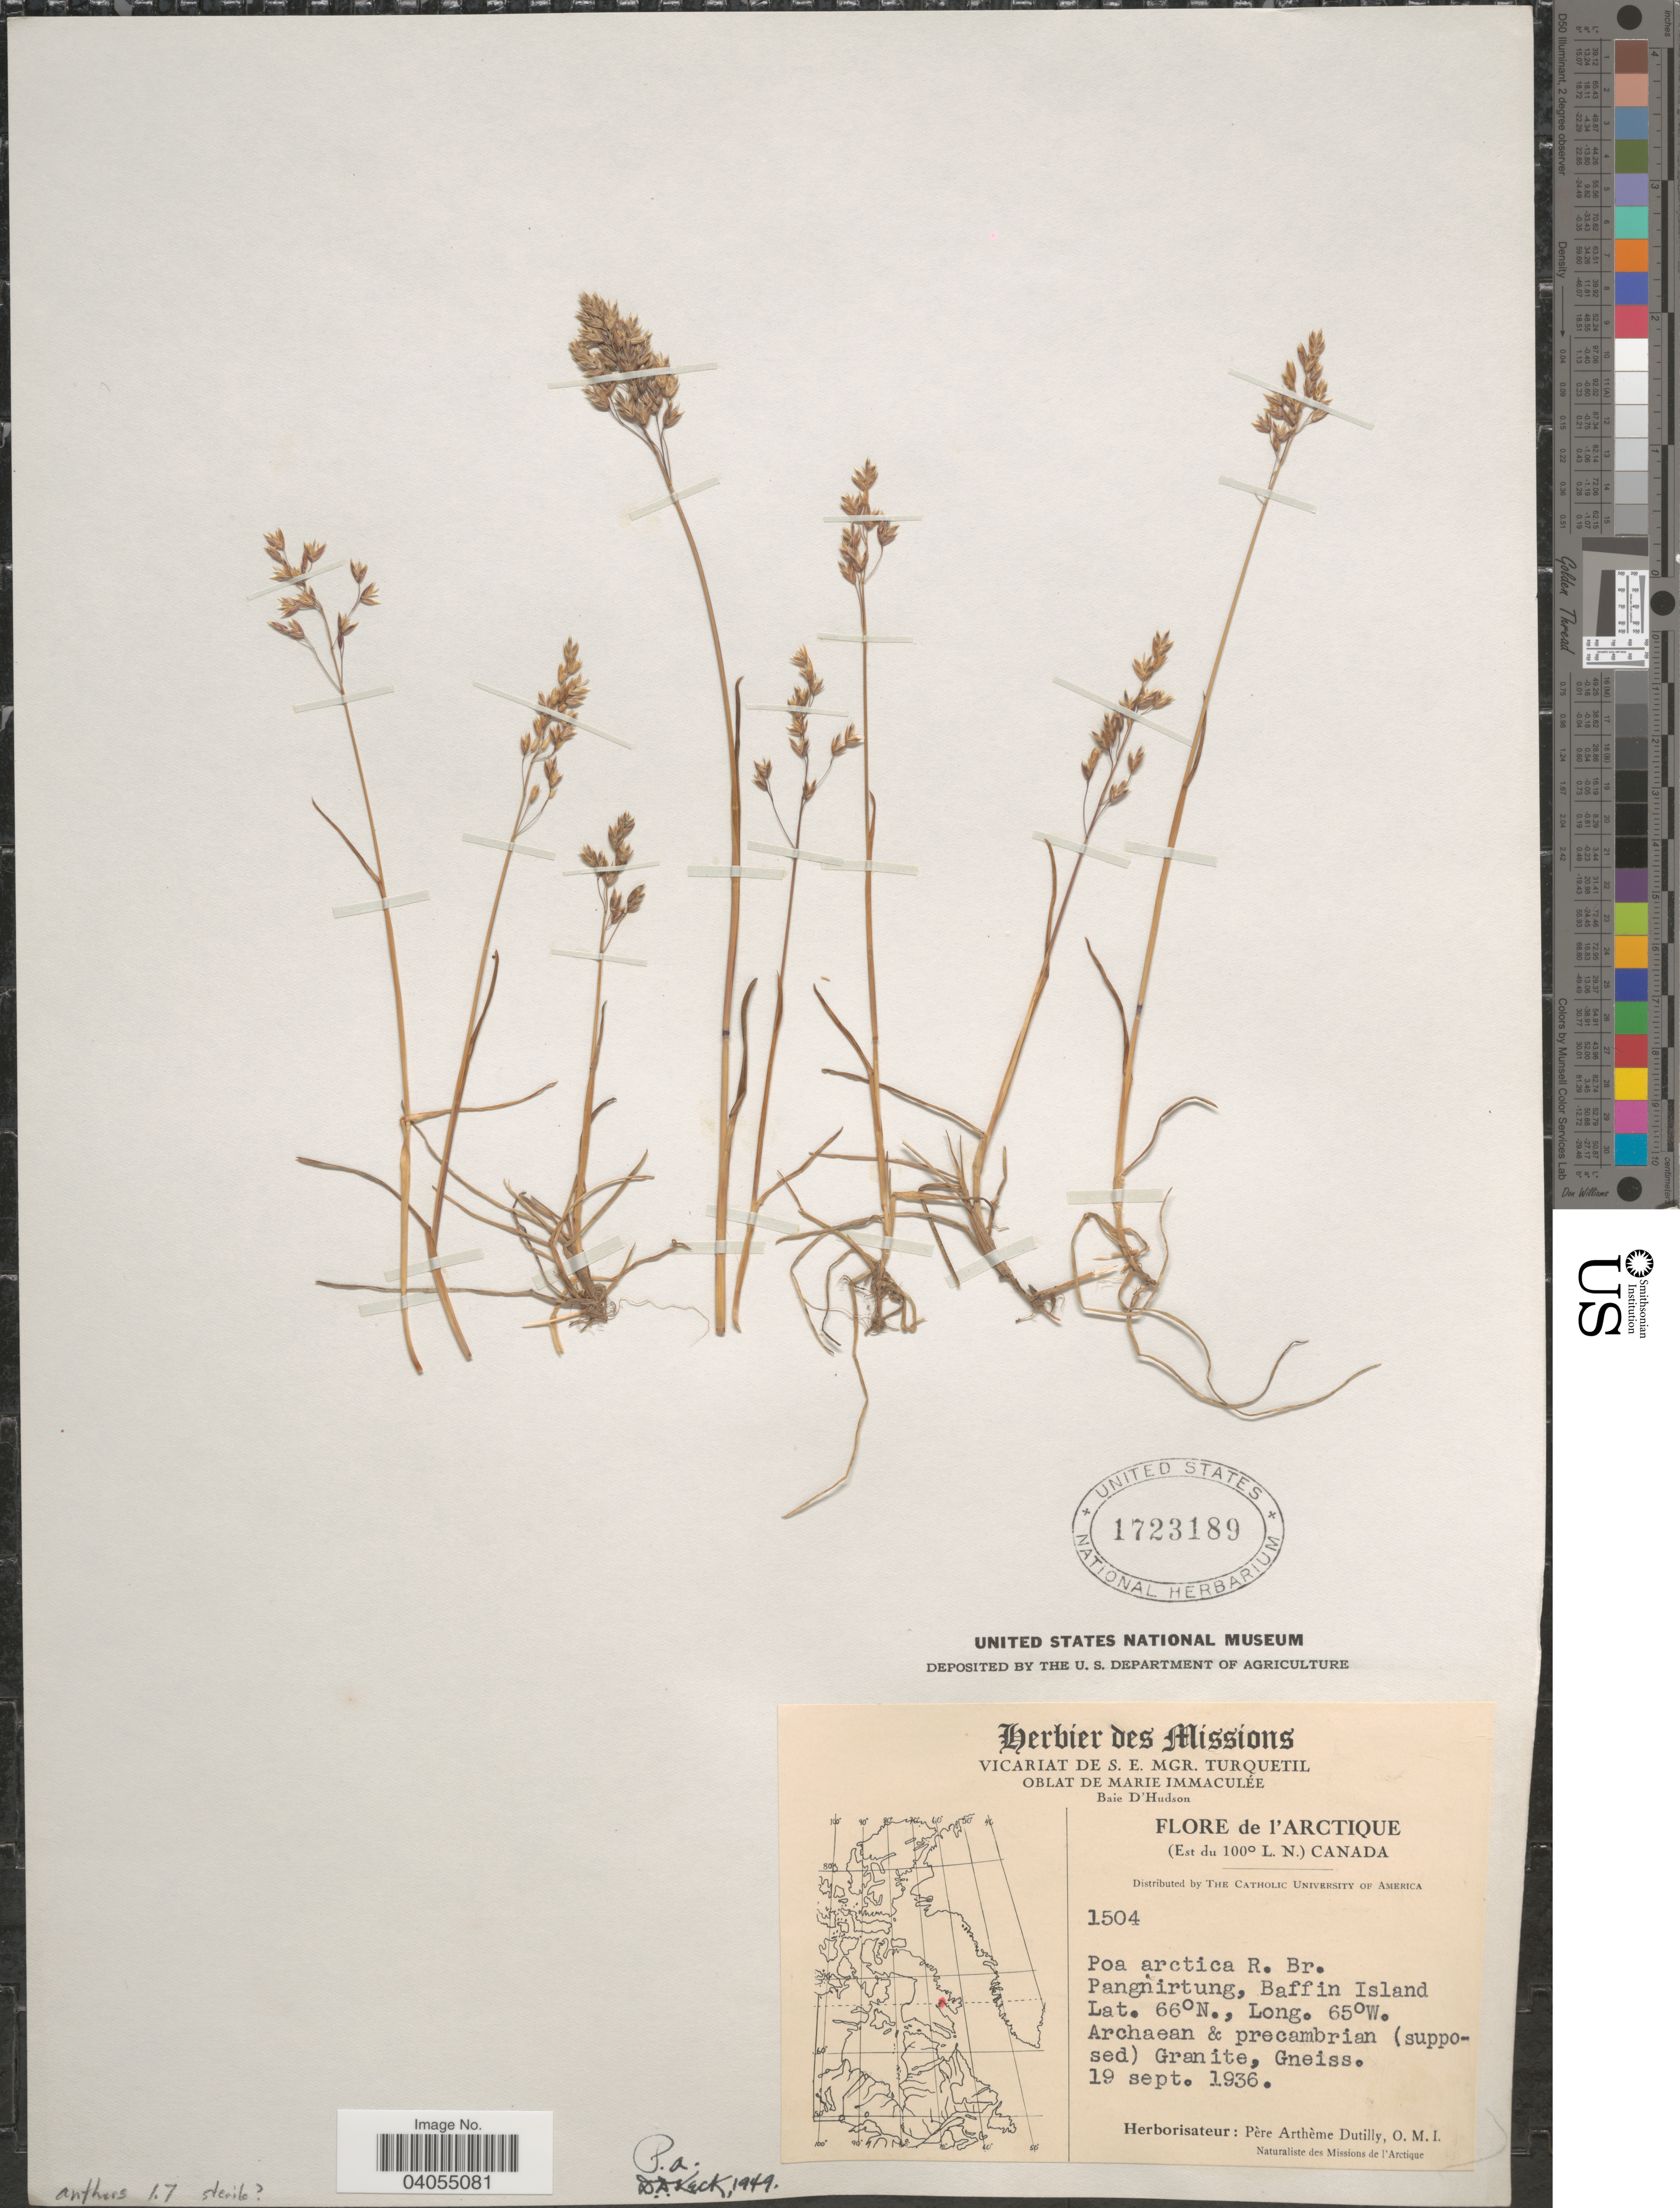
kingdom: Plantae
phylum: Tracheophyta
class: Liliopsida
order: Poales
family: Poaceae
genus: Poa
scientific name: Poa arctica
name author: R. Br.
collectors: P. Dutilly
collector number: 1504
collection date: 1936-09-19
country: Canada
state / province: Nunavut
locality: Arctique (Est du 100° L. N.) Canada. Pangnirtung, Baffin Land.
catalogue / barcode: US 1723189